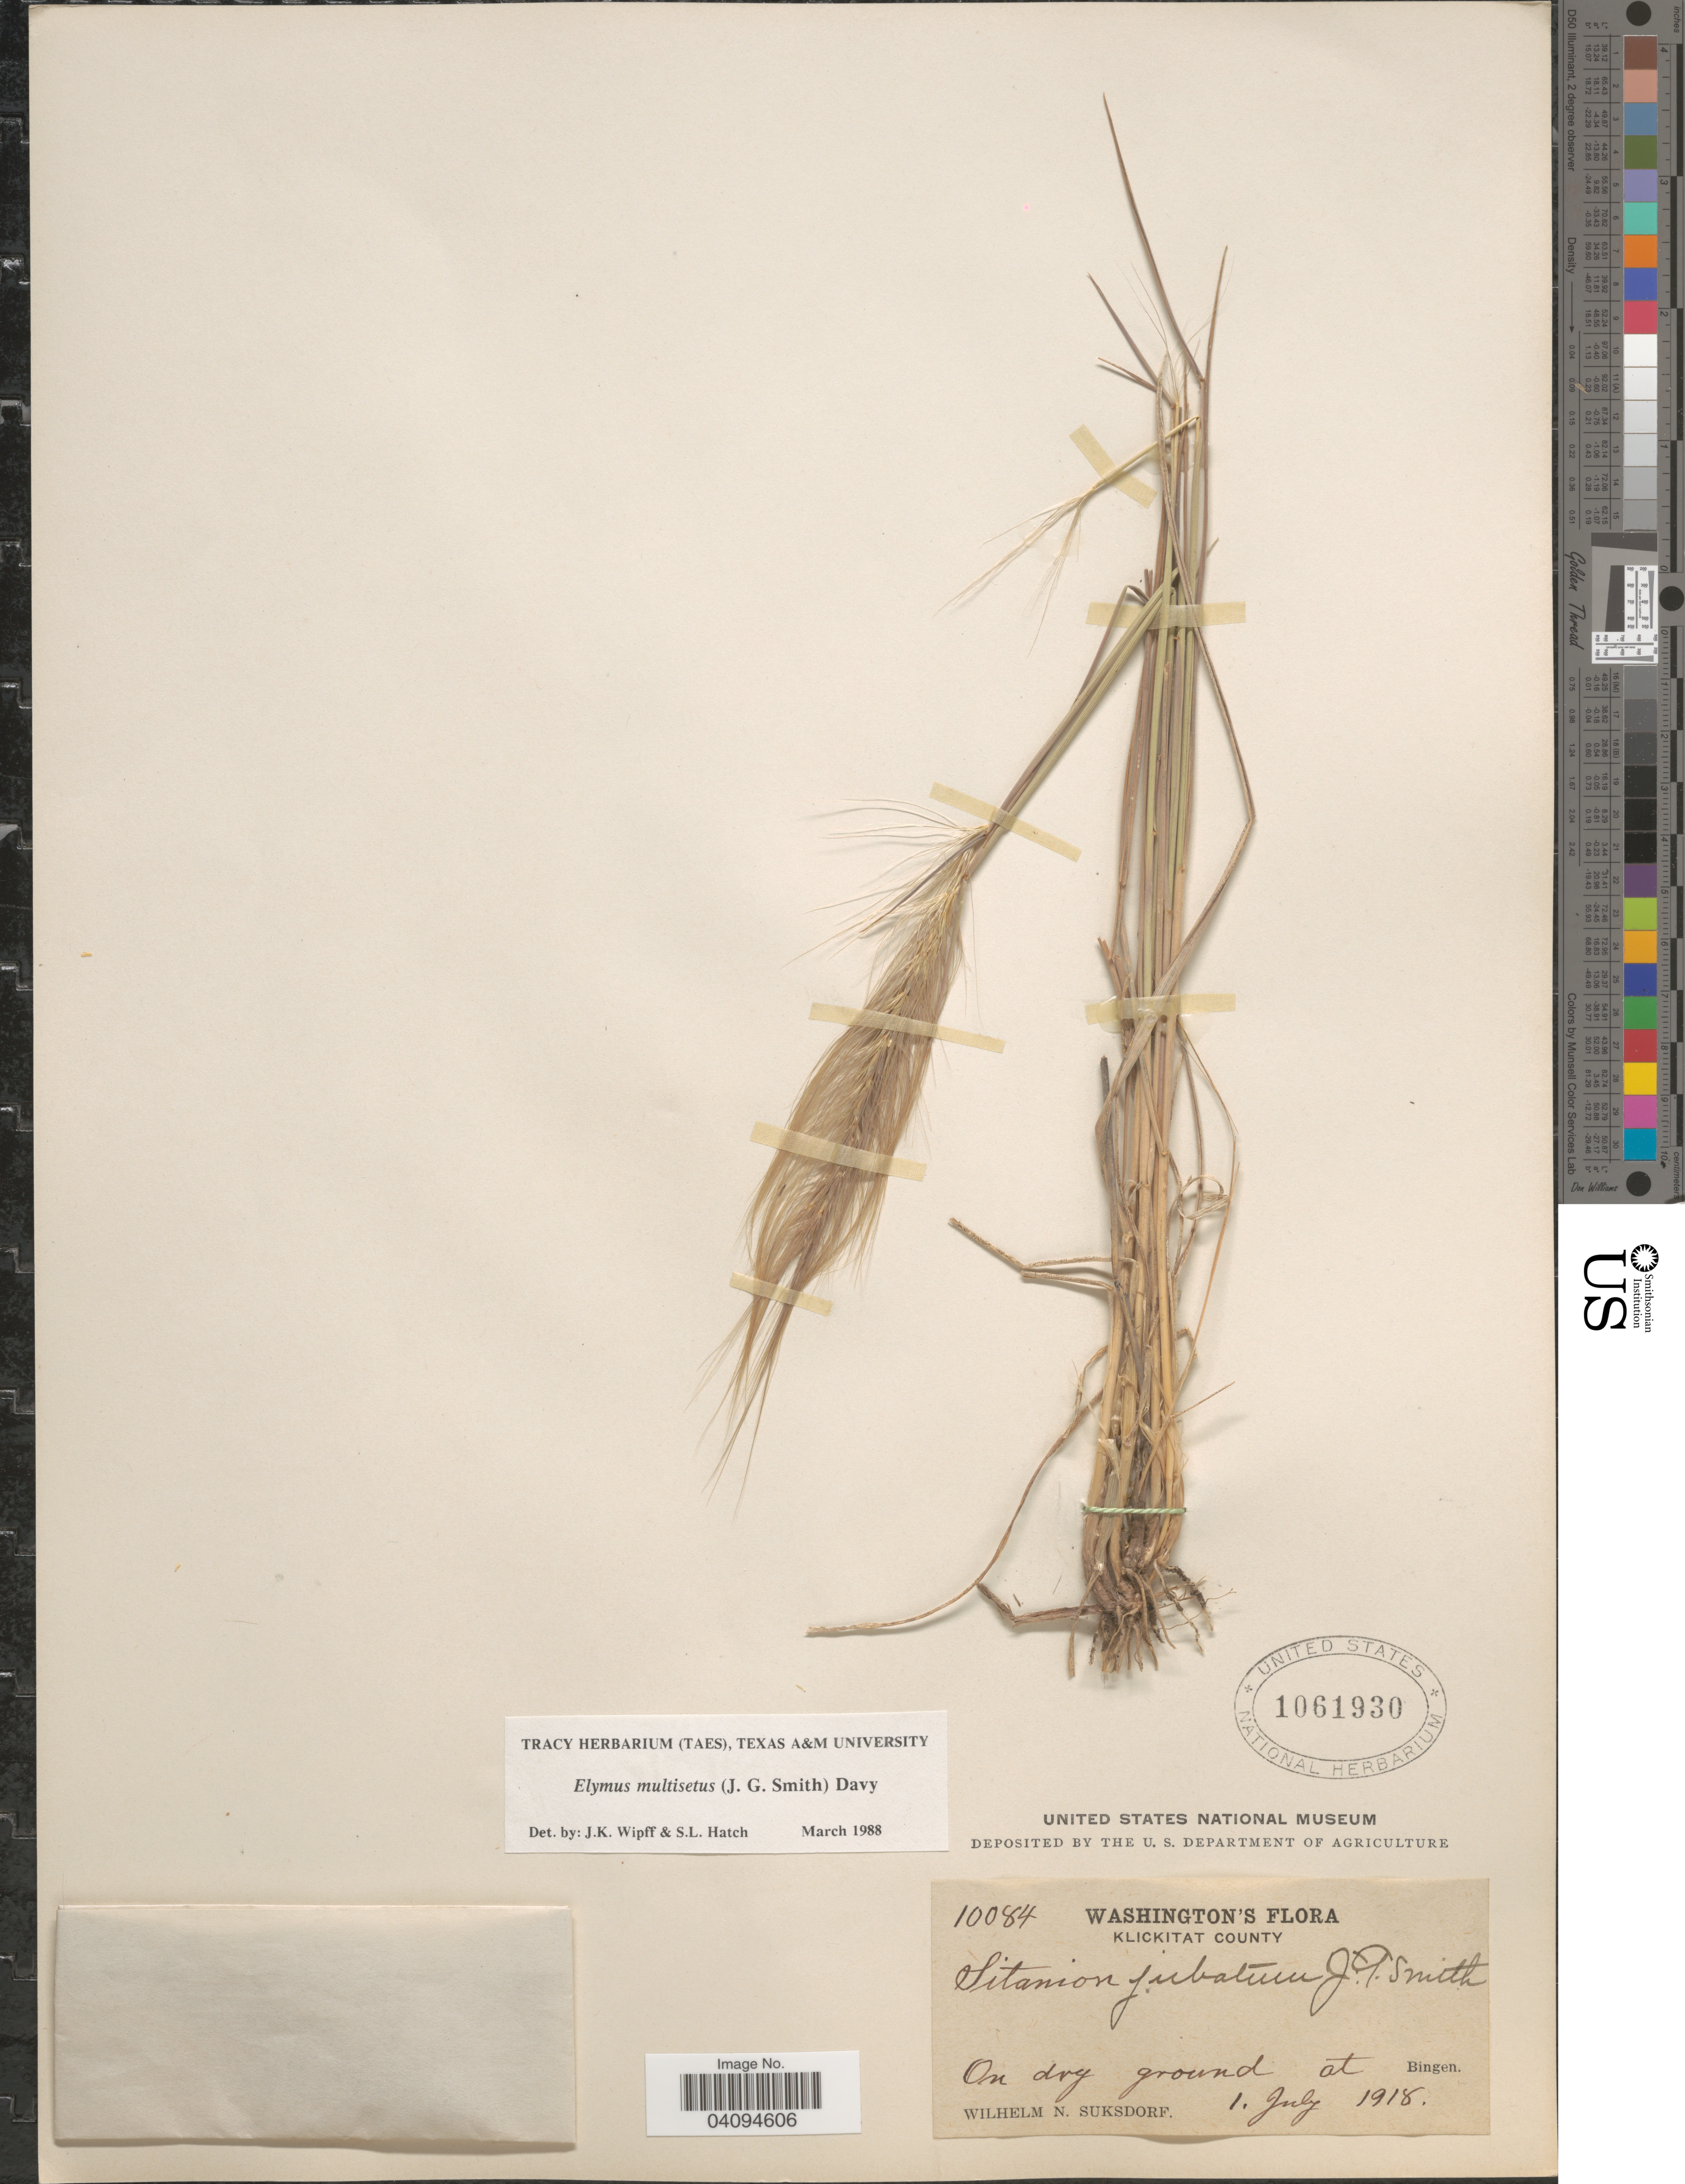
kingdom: Plantae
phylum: Tracheophyta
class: Liliopsida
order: Poales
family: Poaceae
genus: Elymus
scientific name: Elymus multisetus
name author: (J.G. Sm.) Burtt Davy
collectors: W. N. Suksdorf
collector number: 10084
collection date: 1918-07-01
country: United States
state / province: Washington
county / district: Klickitat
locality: Klickitat County. On dry ground at Bingen.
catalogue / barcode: US 1061930